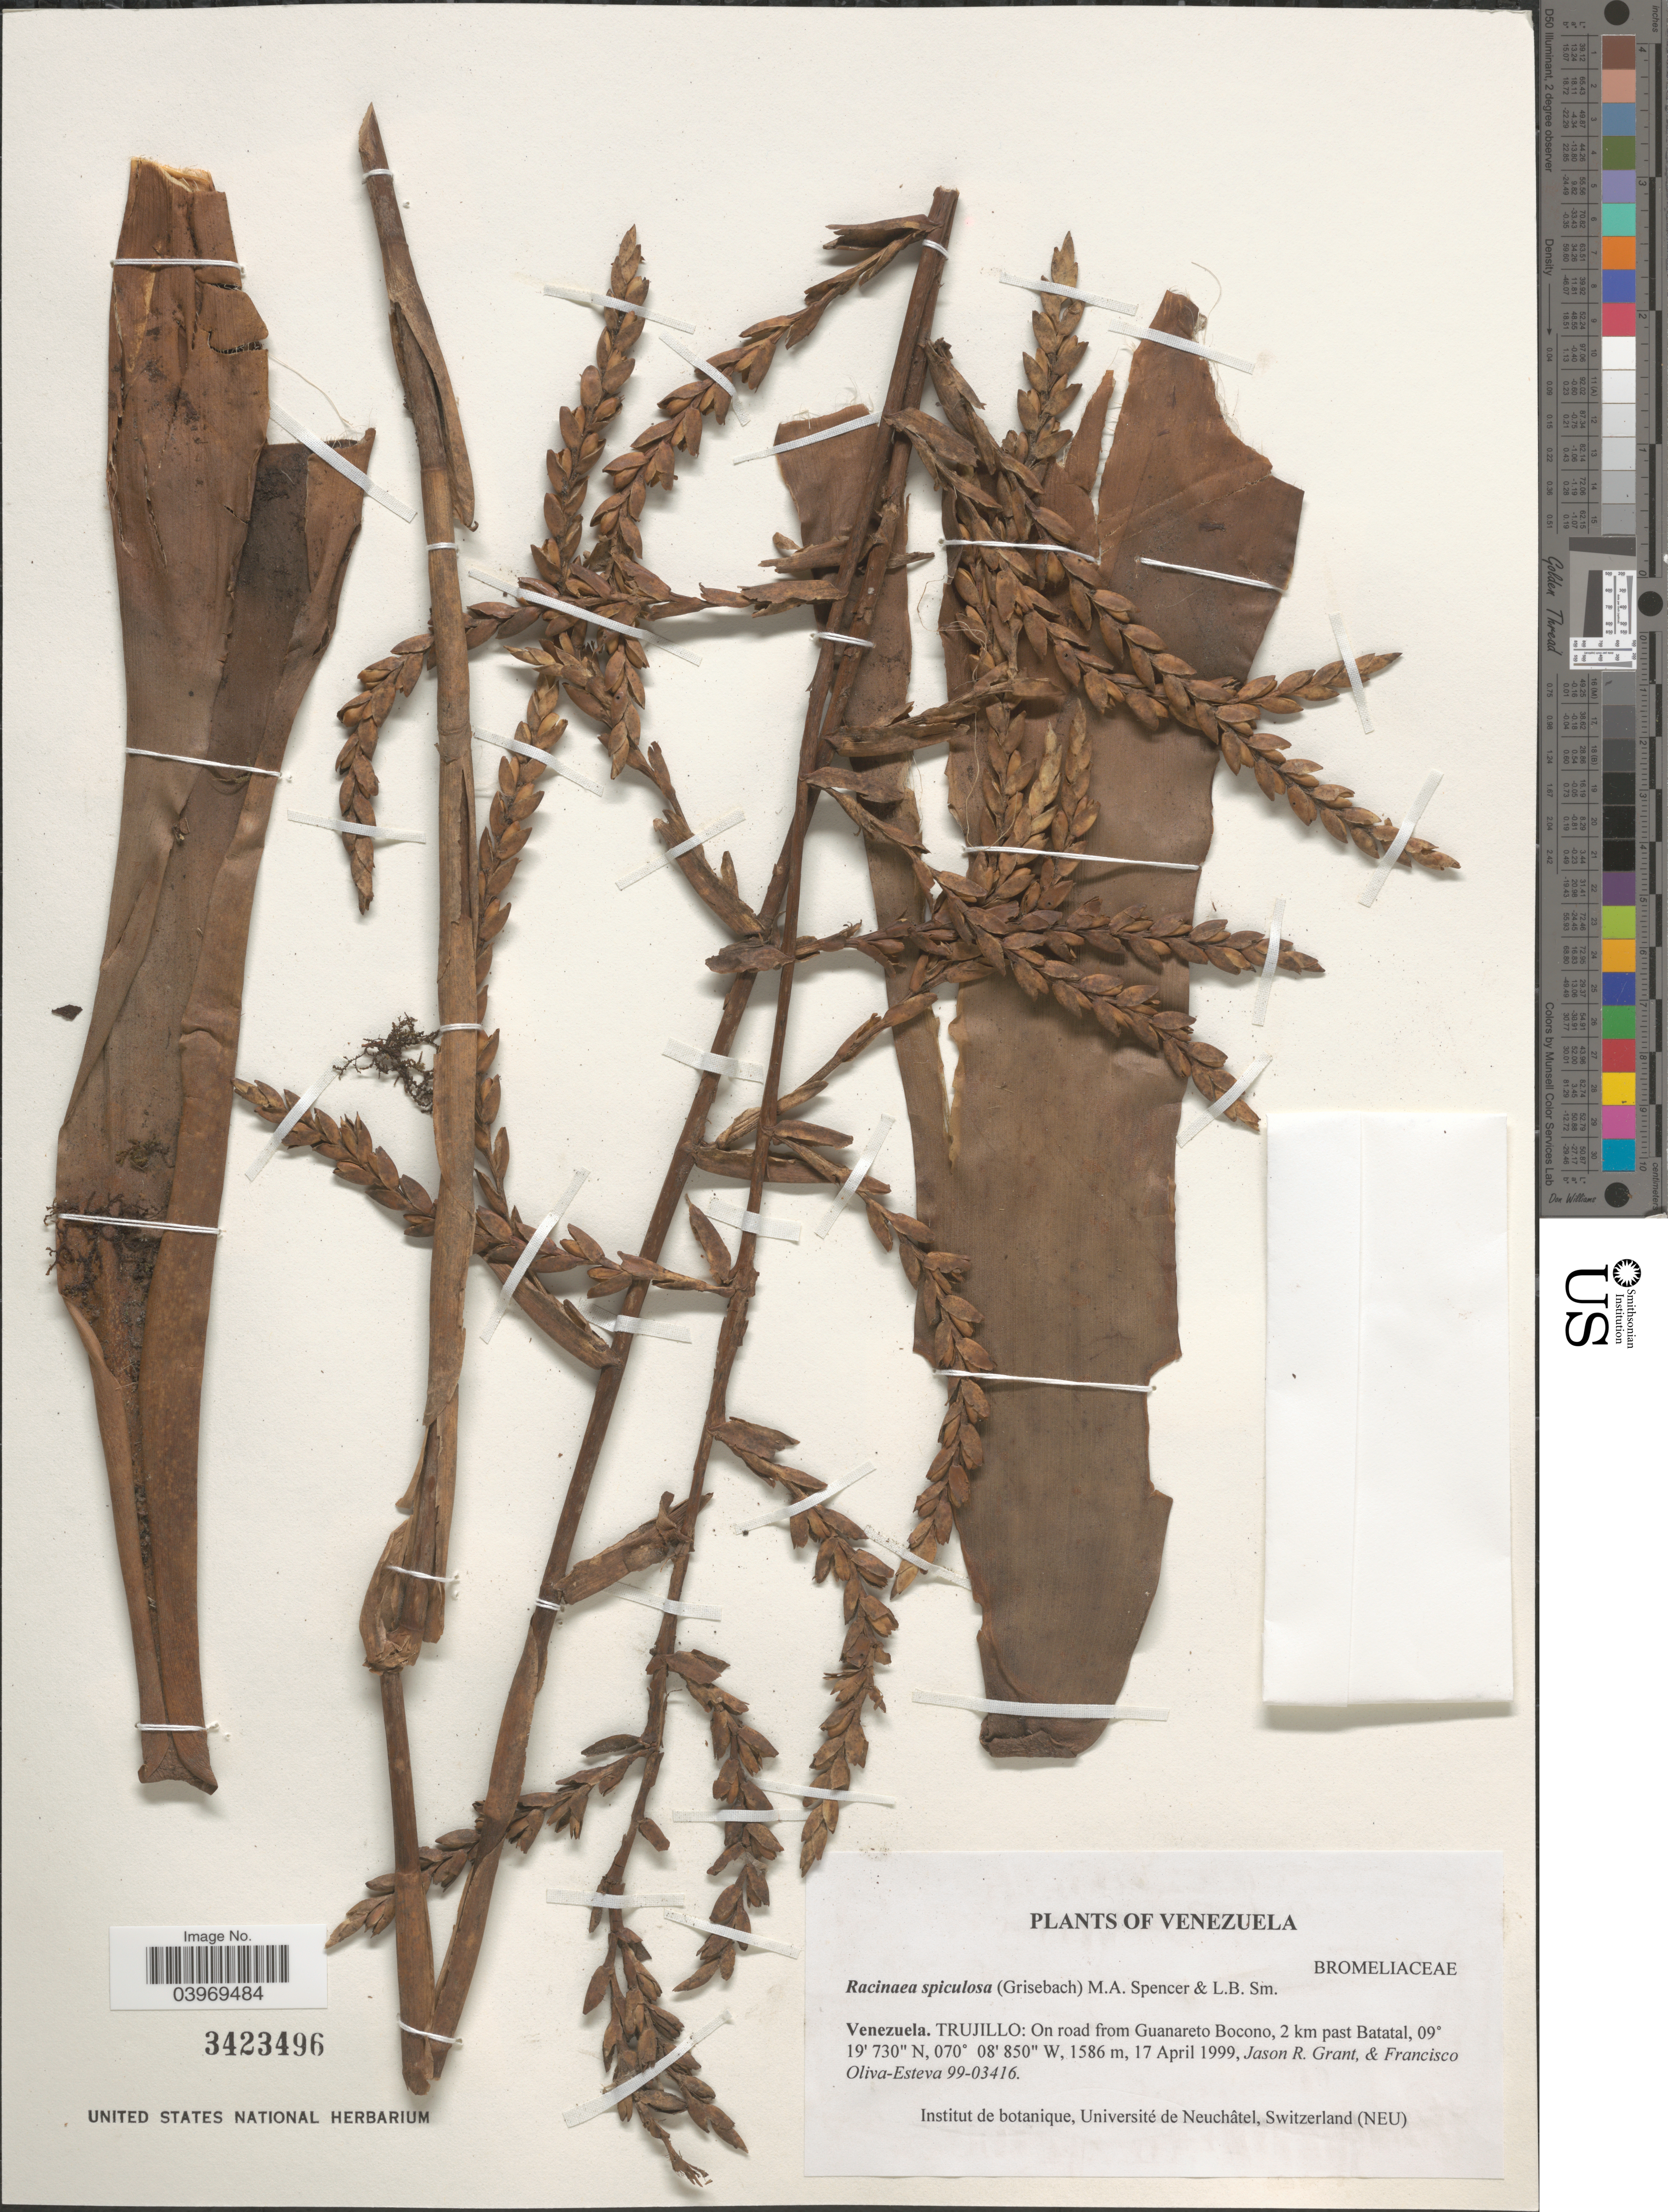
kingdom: Plantae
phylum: Tracheophyta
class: Liliopsida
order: Poales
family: Bromeliaceae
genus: Racinaea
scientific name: Racinaea spiculosa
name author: (Griseb.) M.A. Spencer & L.B. Sm.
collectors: J. R. Grant & F. Oliva-Esteva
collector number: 99-03416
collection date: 1999-04-17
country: Venezuela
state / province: Trujillo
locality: On road from, Guanareto Bocono, 2 km past Batatal.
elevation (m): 1586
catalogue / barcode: US 3423496